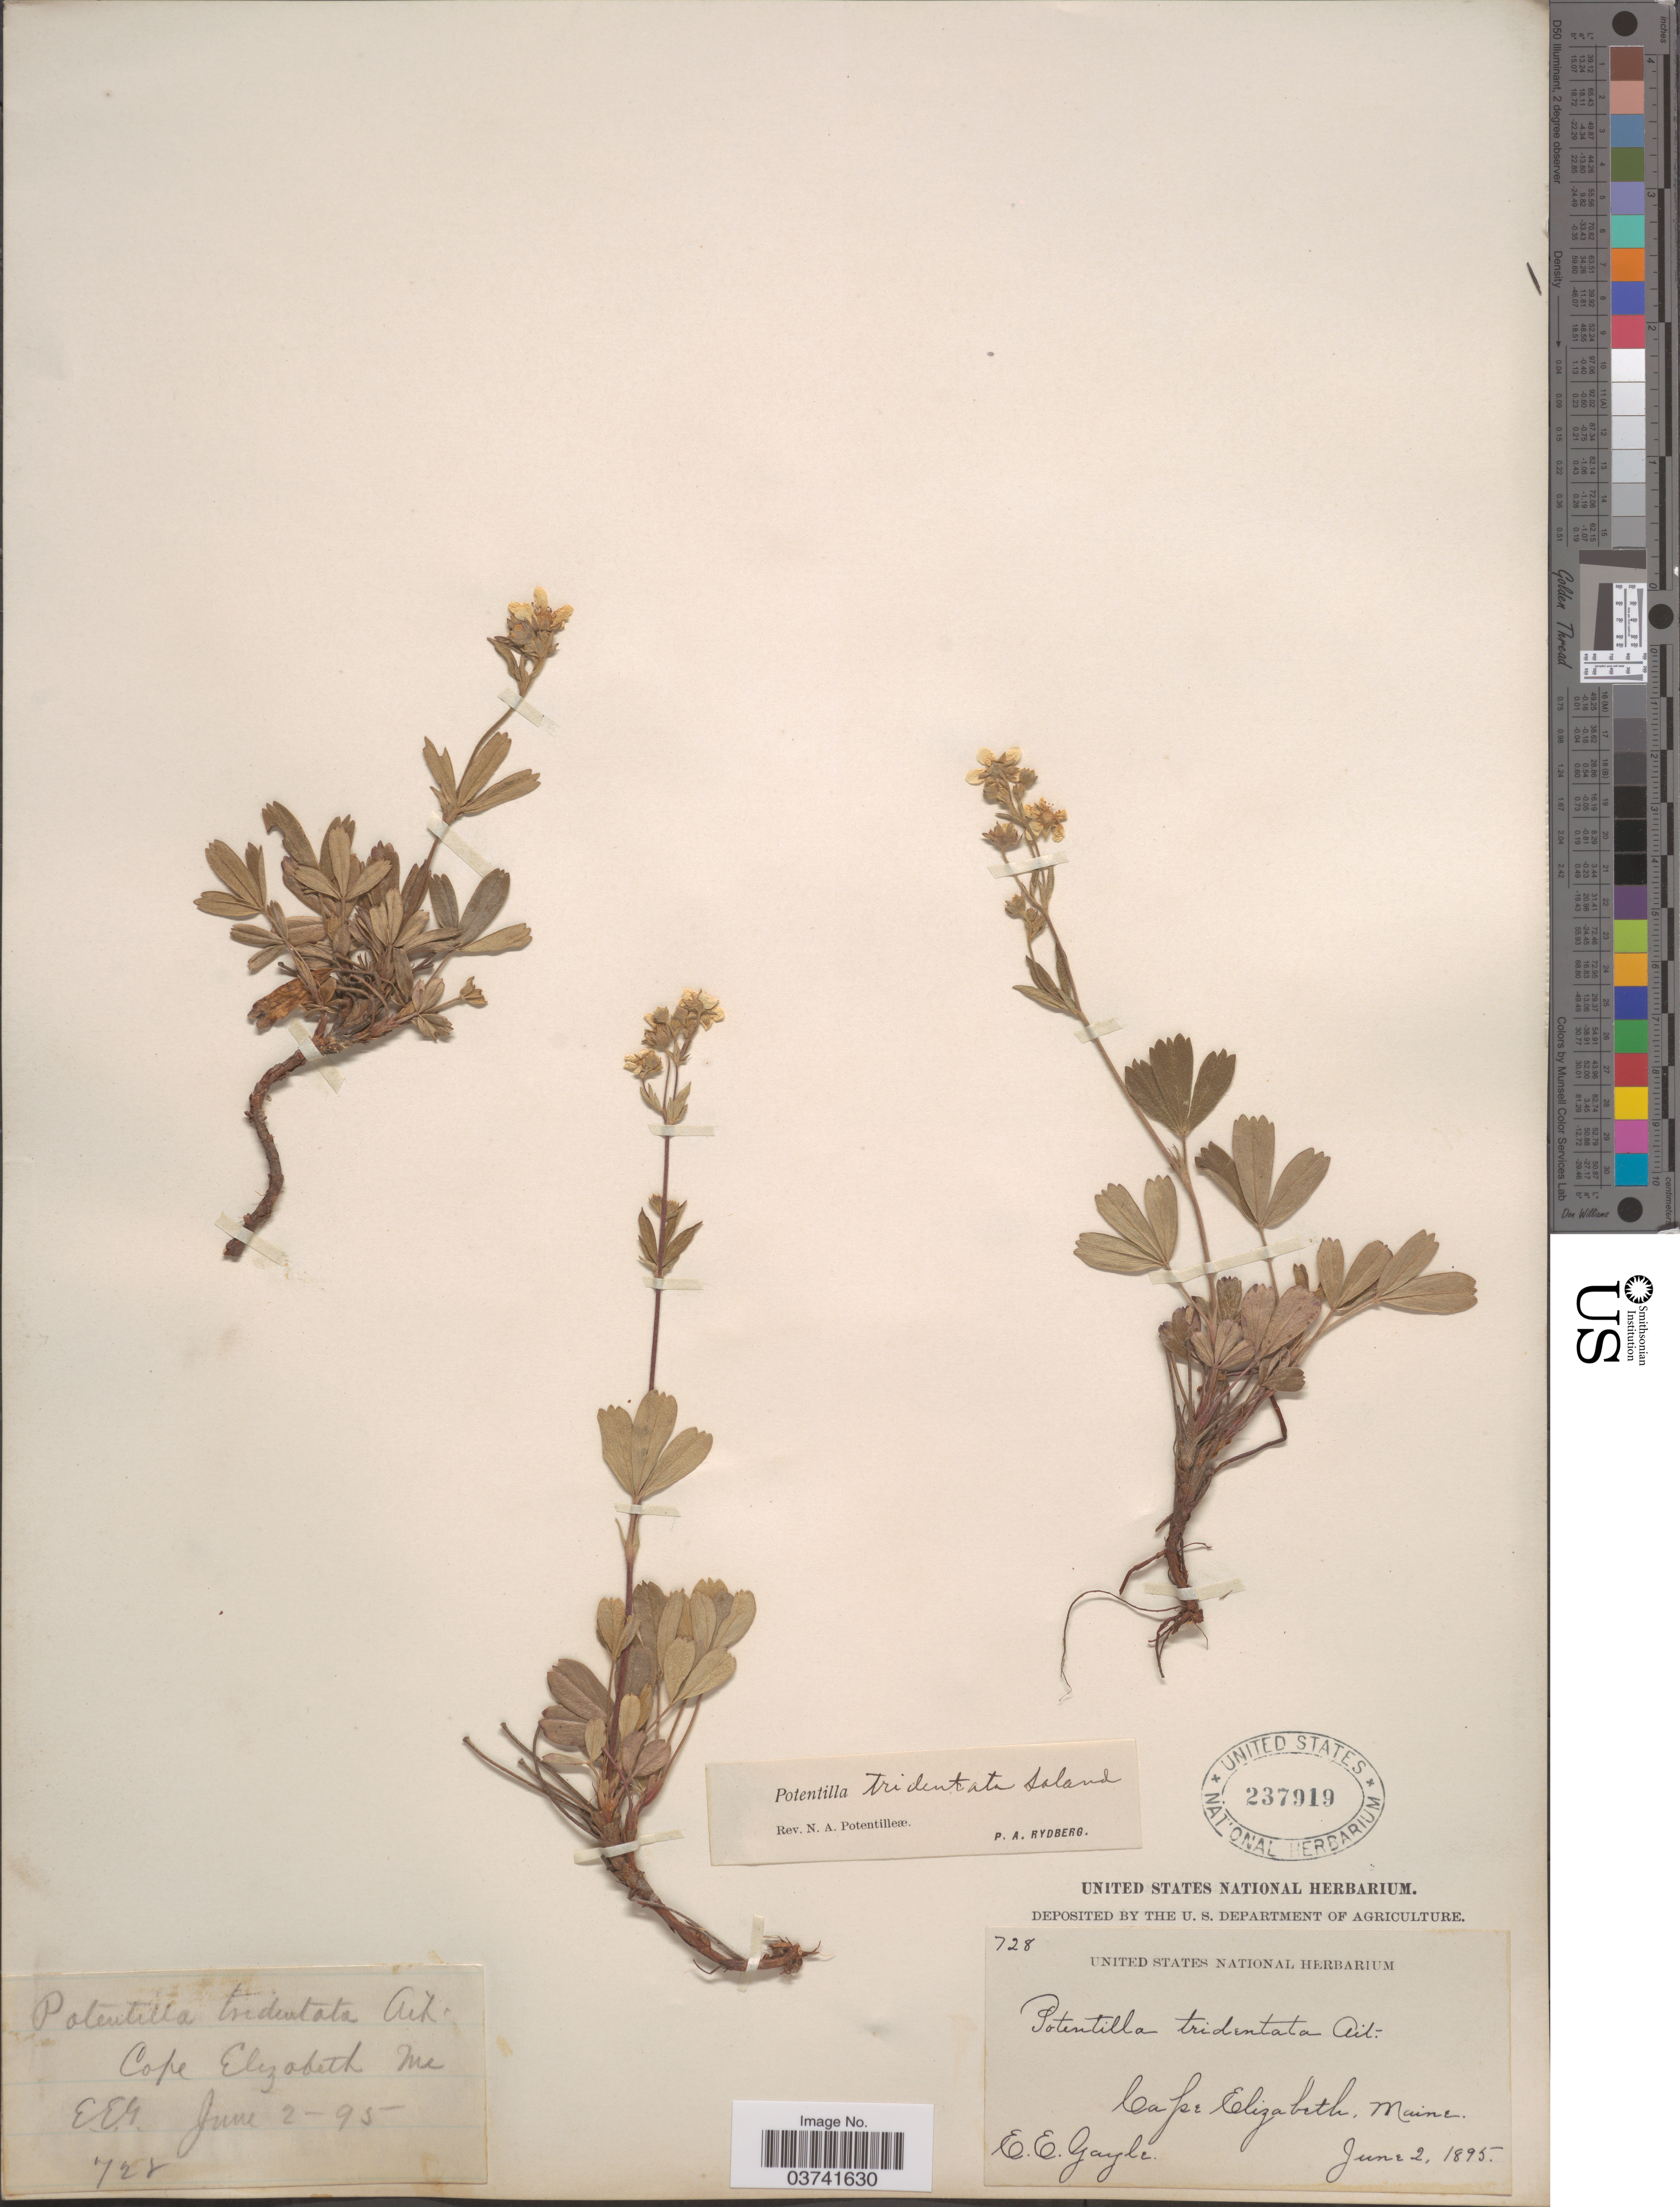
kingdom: Plantae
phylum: Tracheophyta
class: Magnoliopsida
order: Rosales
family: Rosaceae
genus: Potentilla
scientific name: Potentilla tridentata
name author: Aiton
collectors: E. Gayle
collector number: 728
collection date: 1895-06-02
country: United States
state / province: Maine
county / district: Cumberland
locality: Cape Elizabeth.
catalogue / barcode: US 237919